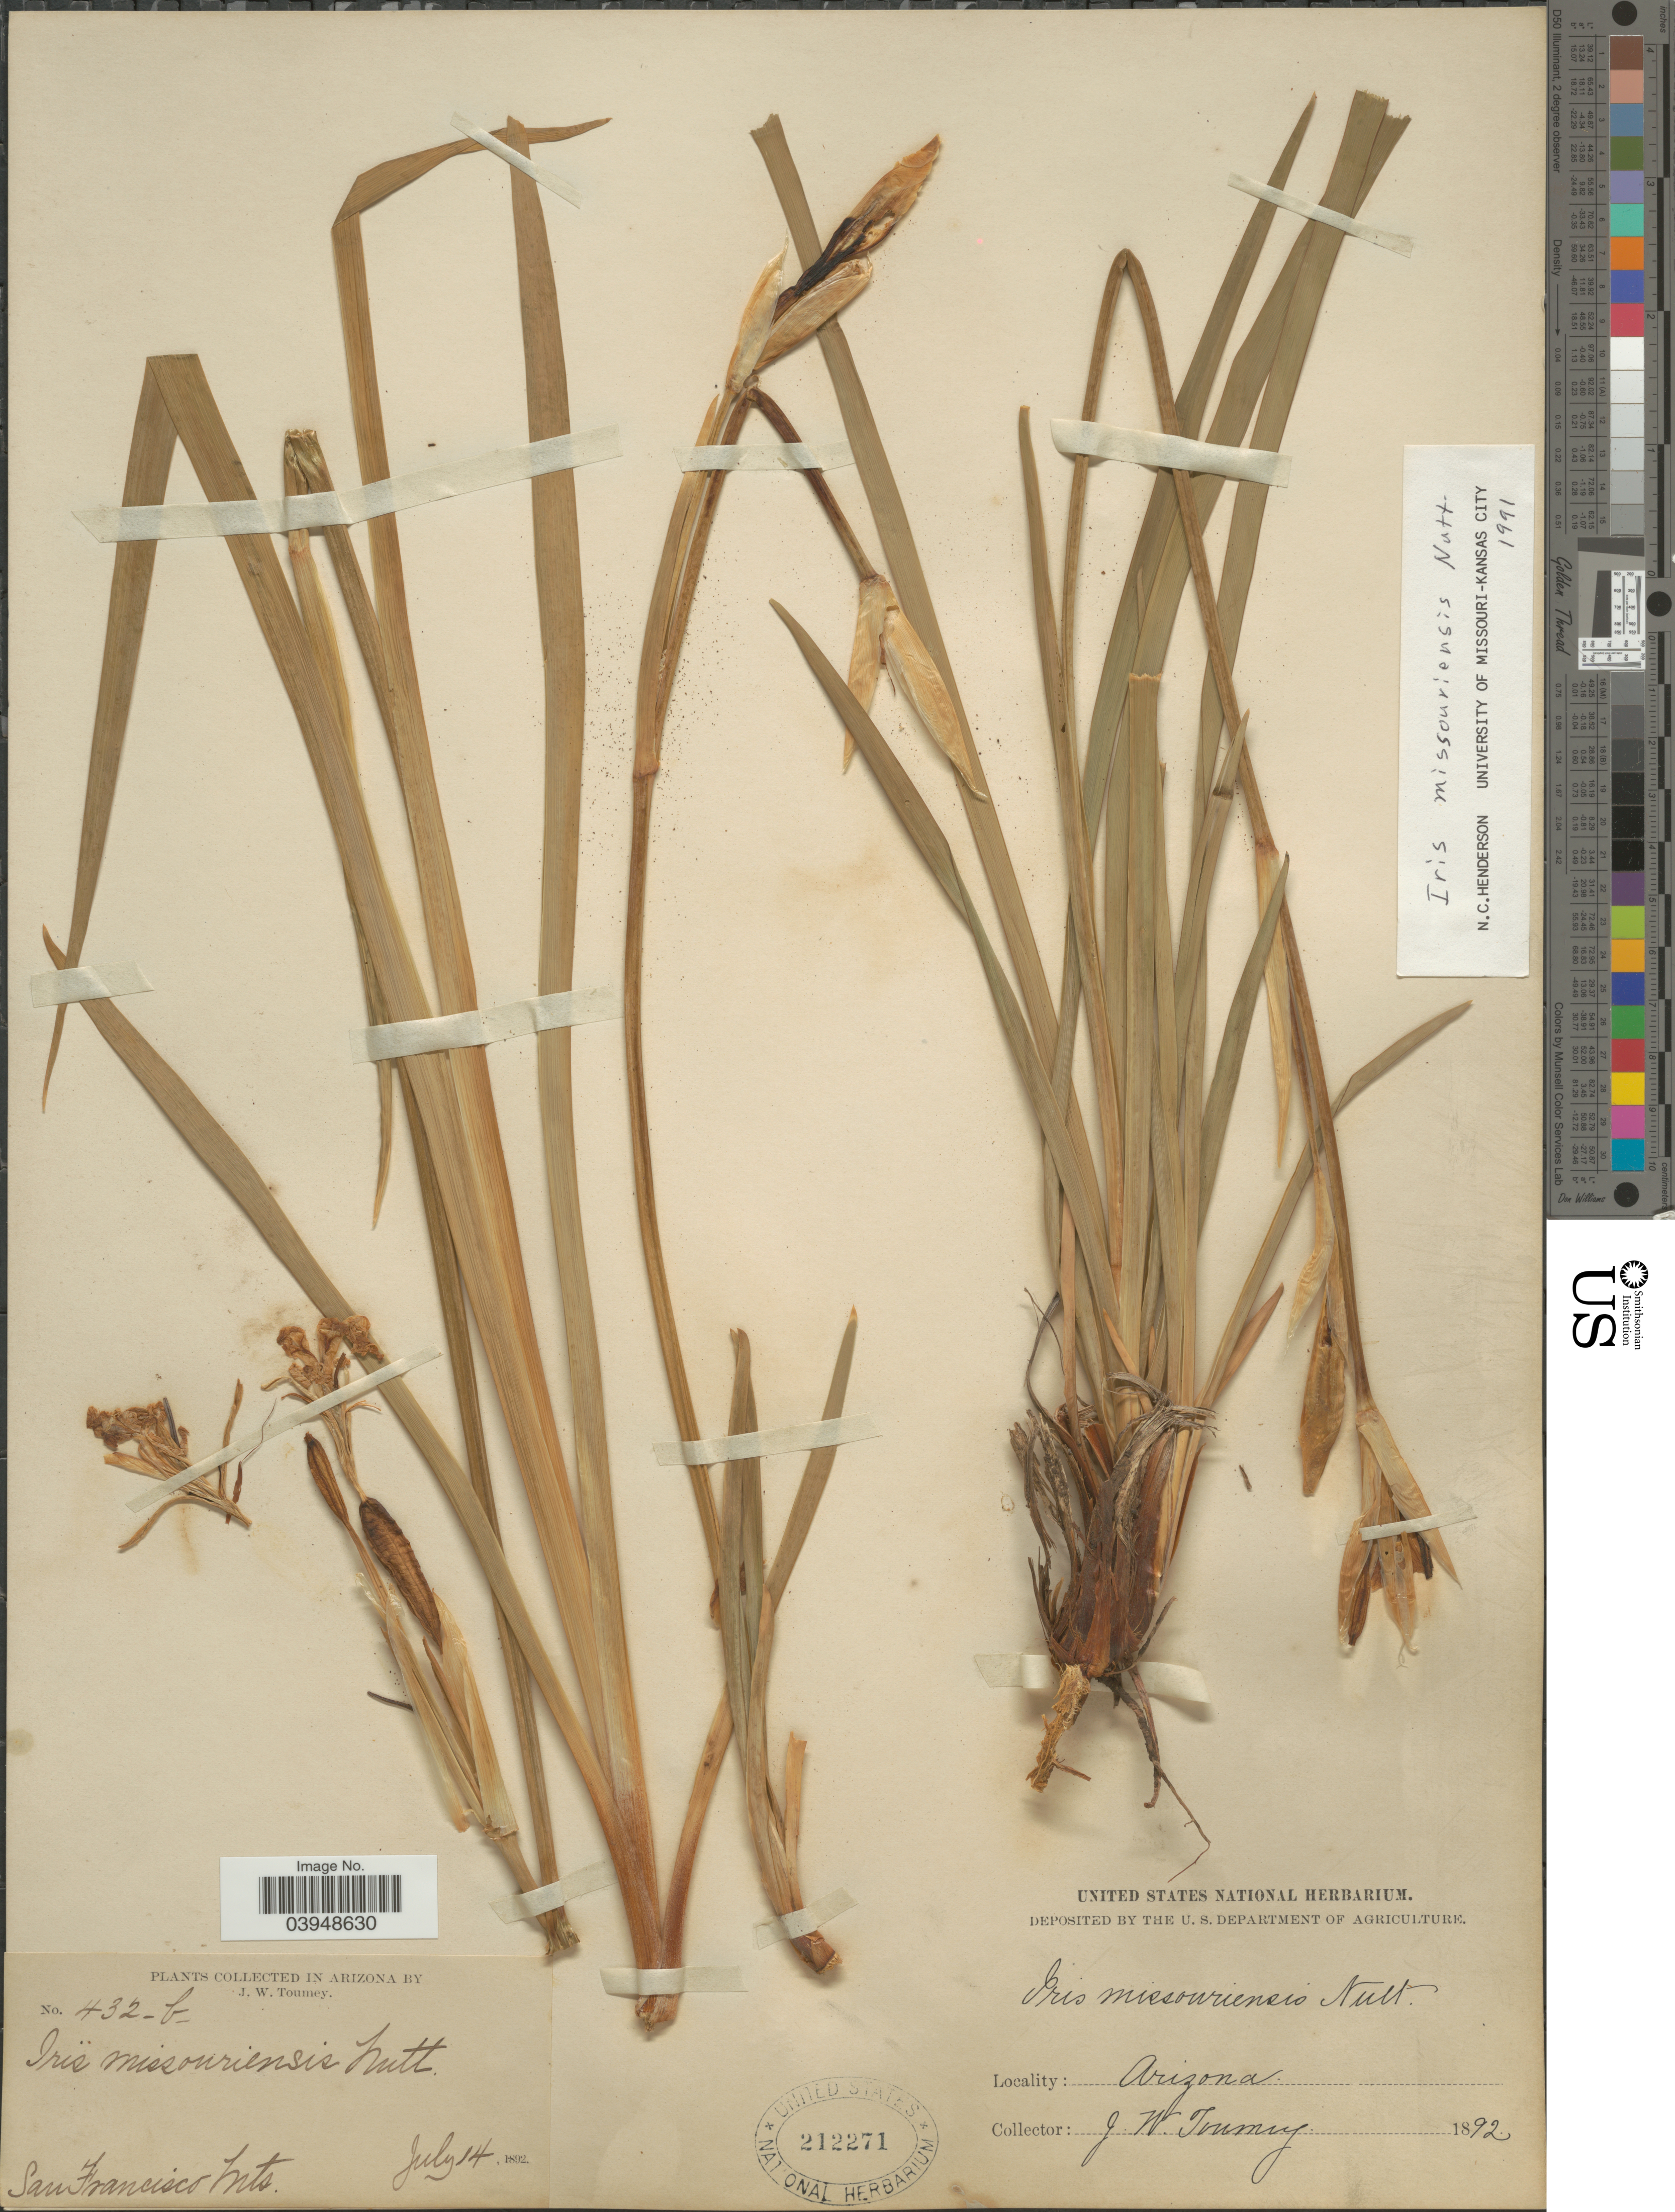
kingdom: Plantae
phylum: Tracheophyta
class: Liliopsida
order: Asparagales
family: Iridaceae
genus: Iris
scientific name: Iris missouriensis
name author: Nutt.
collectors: J. W. Toumey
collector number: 432-b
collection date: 1892-07-14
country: United States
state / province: Arizona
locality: San Francisco Mts.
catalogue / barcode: US 212271